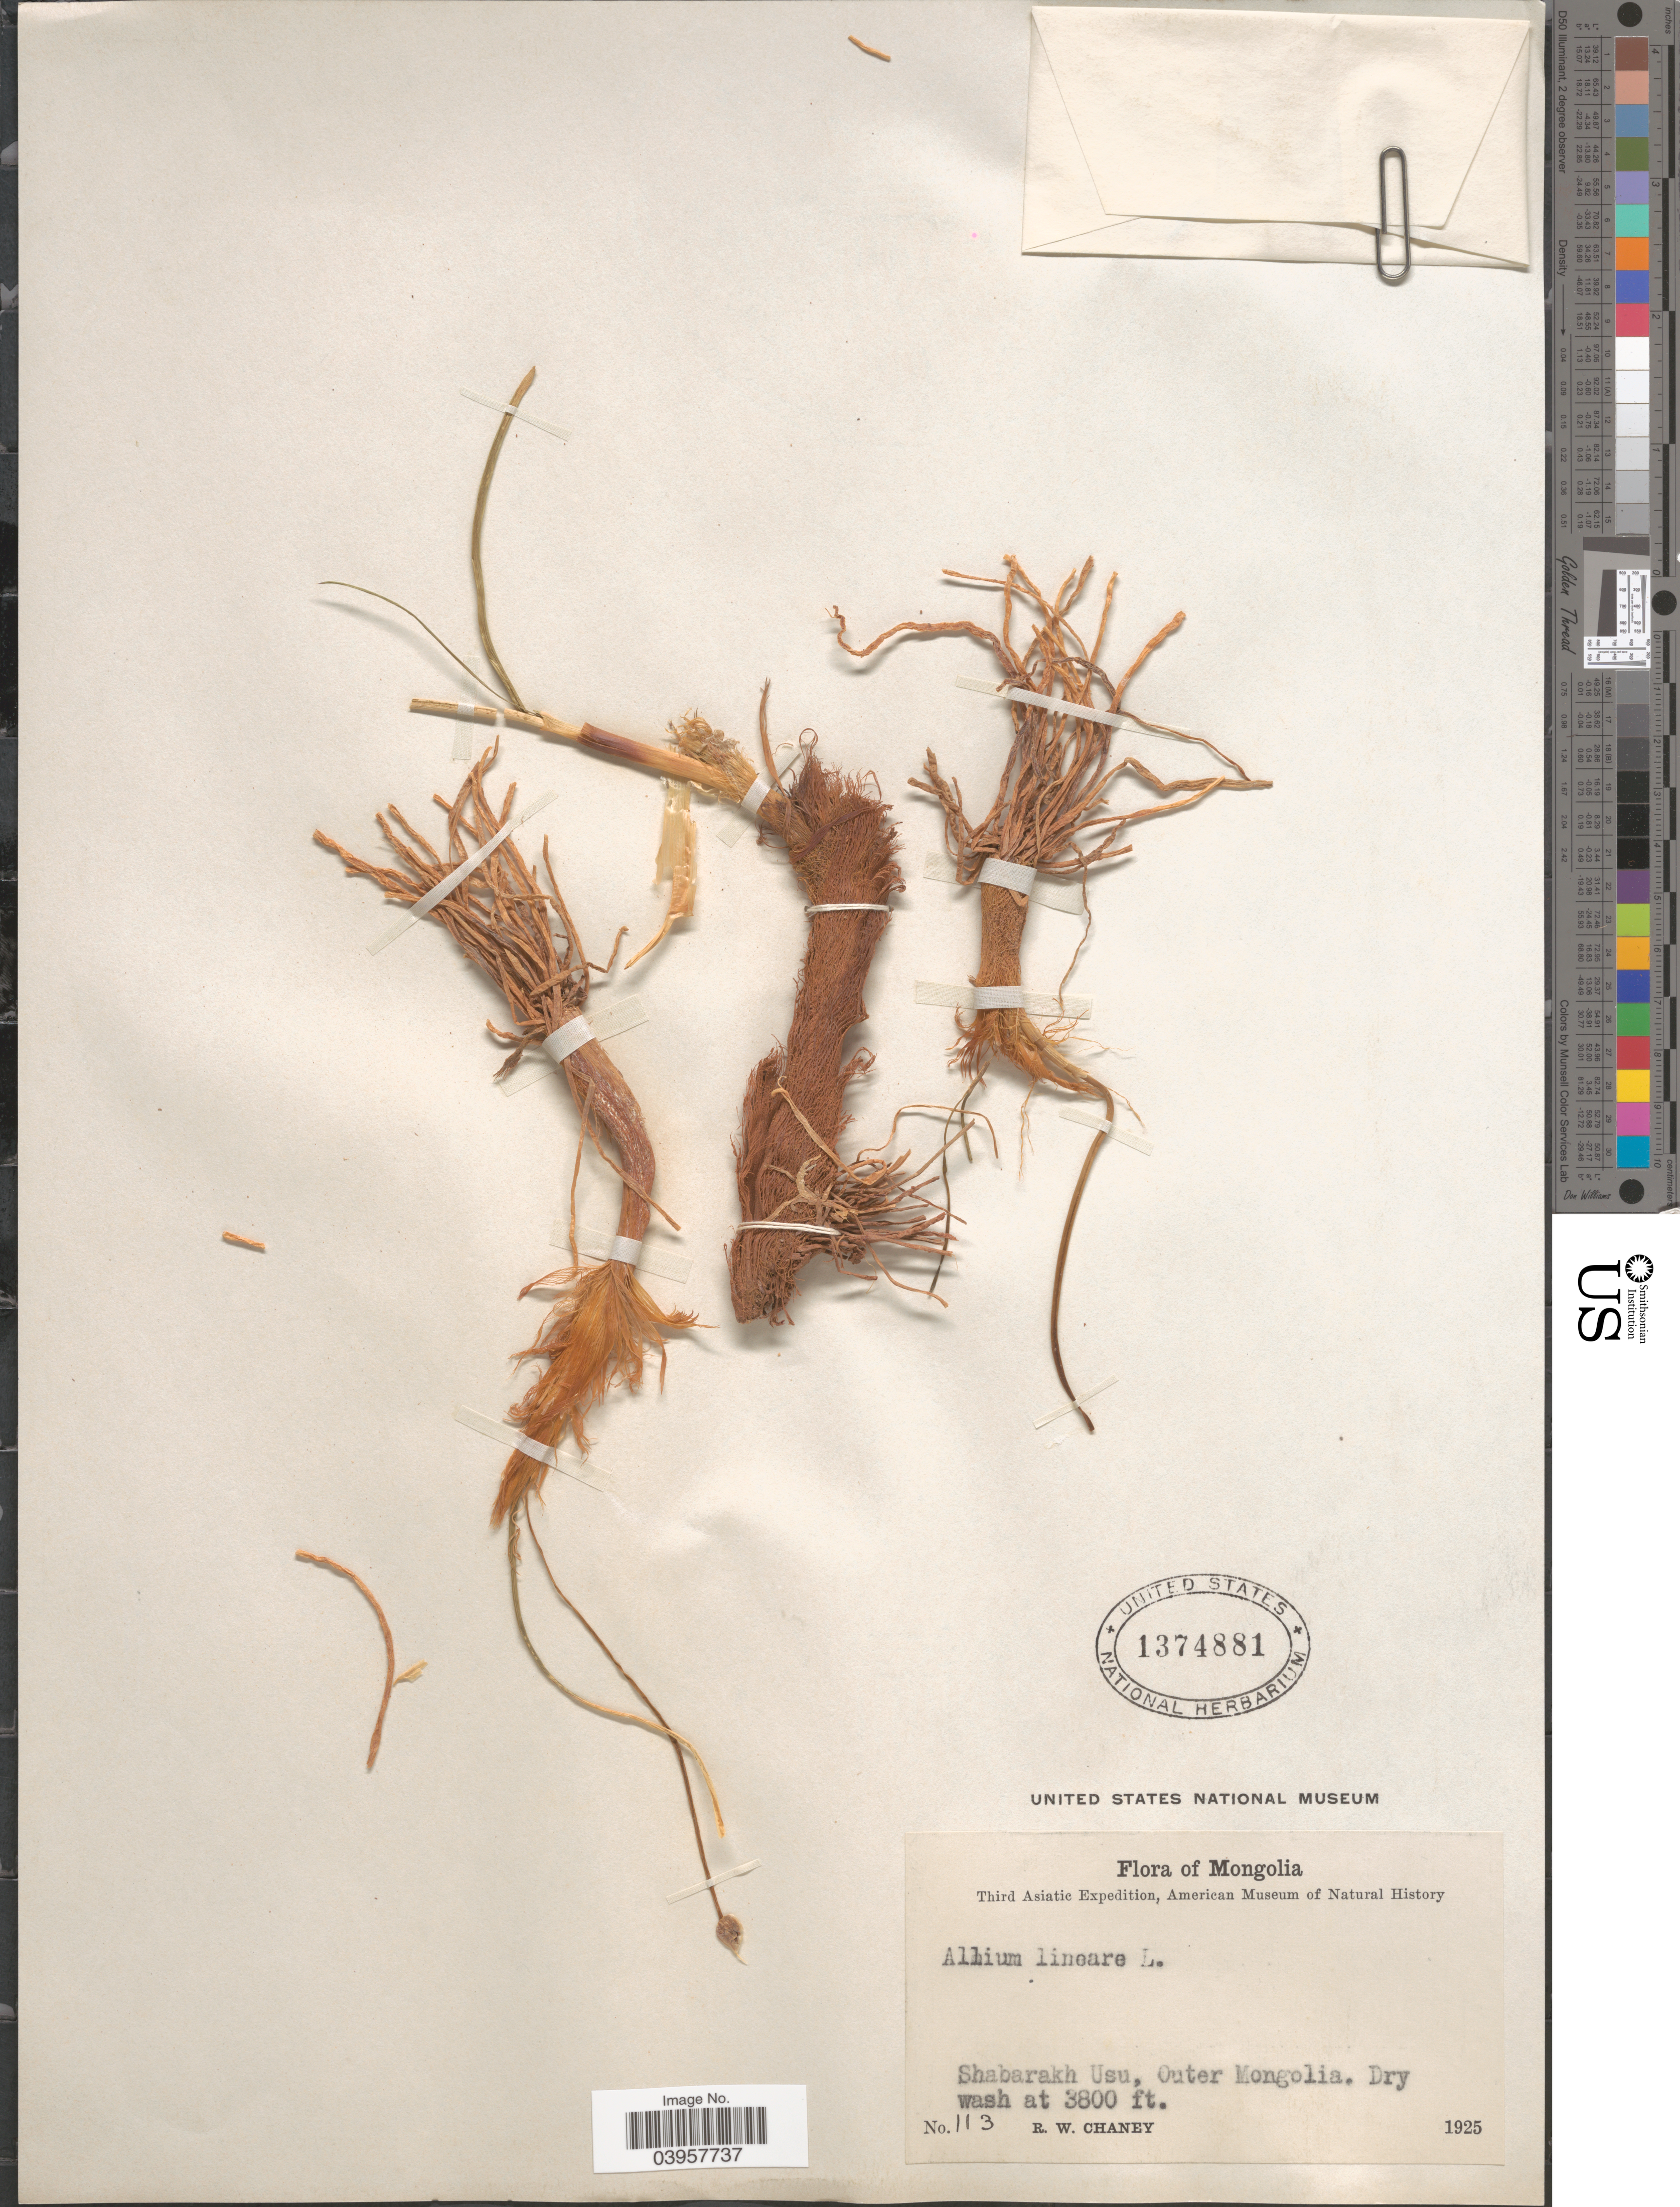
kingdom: Plantae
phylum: Tracheophyta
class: Liliopsida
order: Asparagales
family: Amaryllidaceae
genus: Allium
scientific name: Allium lineare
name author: L.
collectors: R. Chaney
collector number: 113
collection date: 1925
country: Mongolia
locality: Mongolia. Shabarakh Usu, Outer Mongolia.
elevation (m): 1158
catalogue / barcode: US 1374881